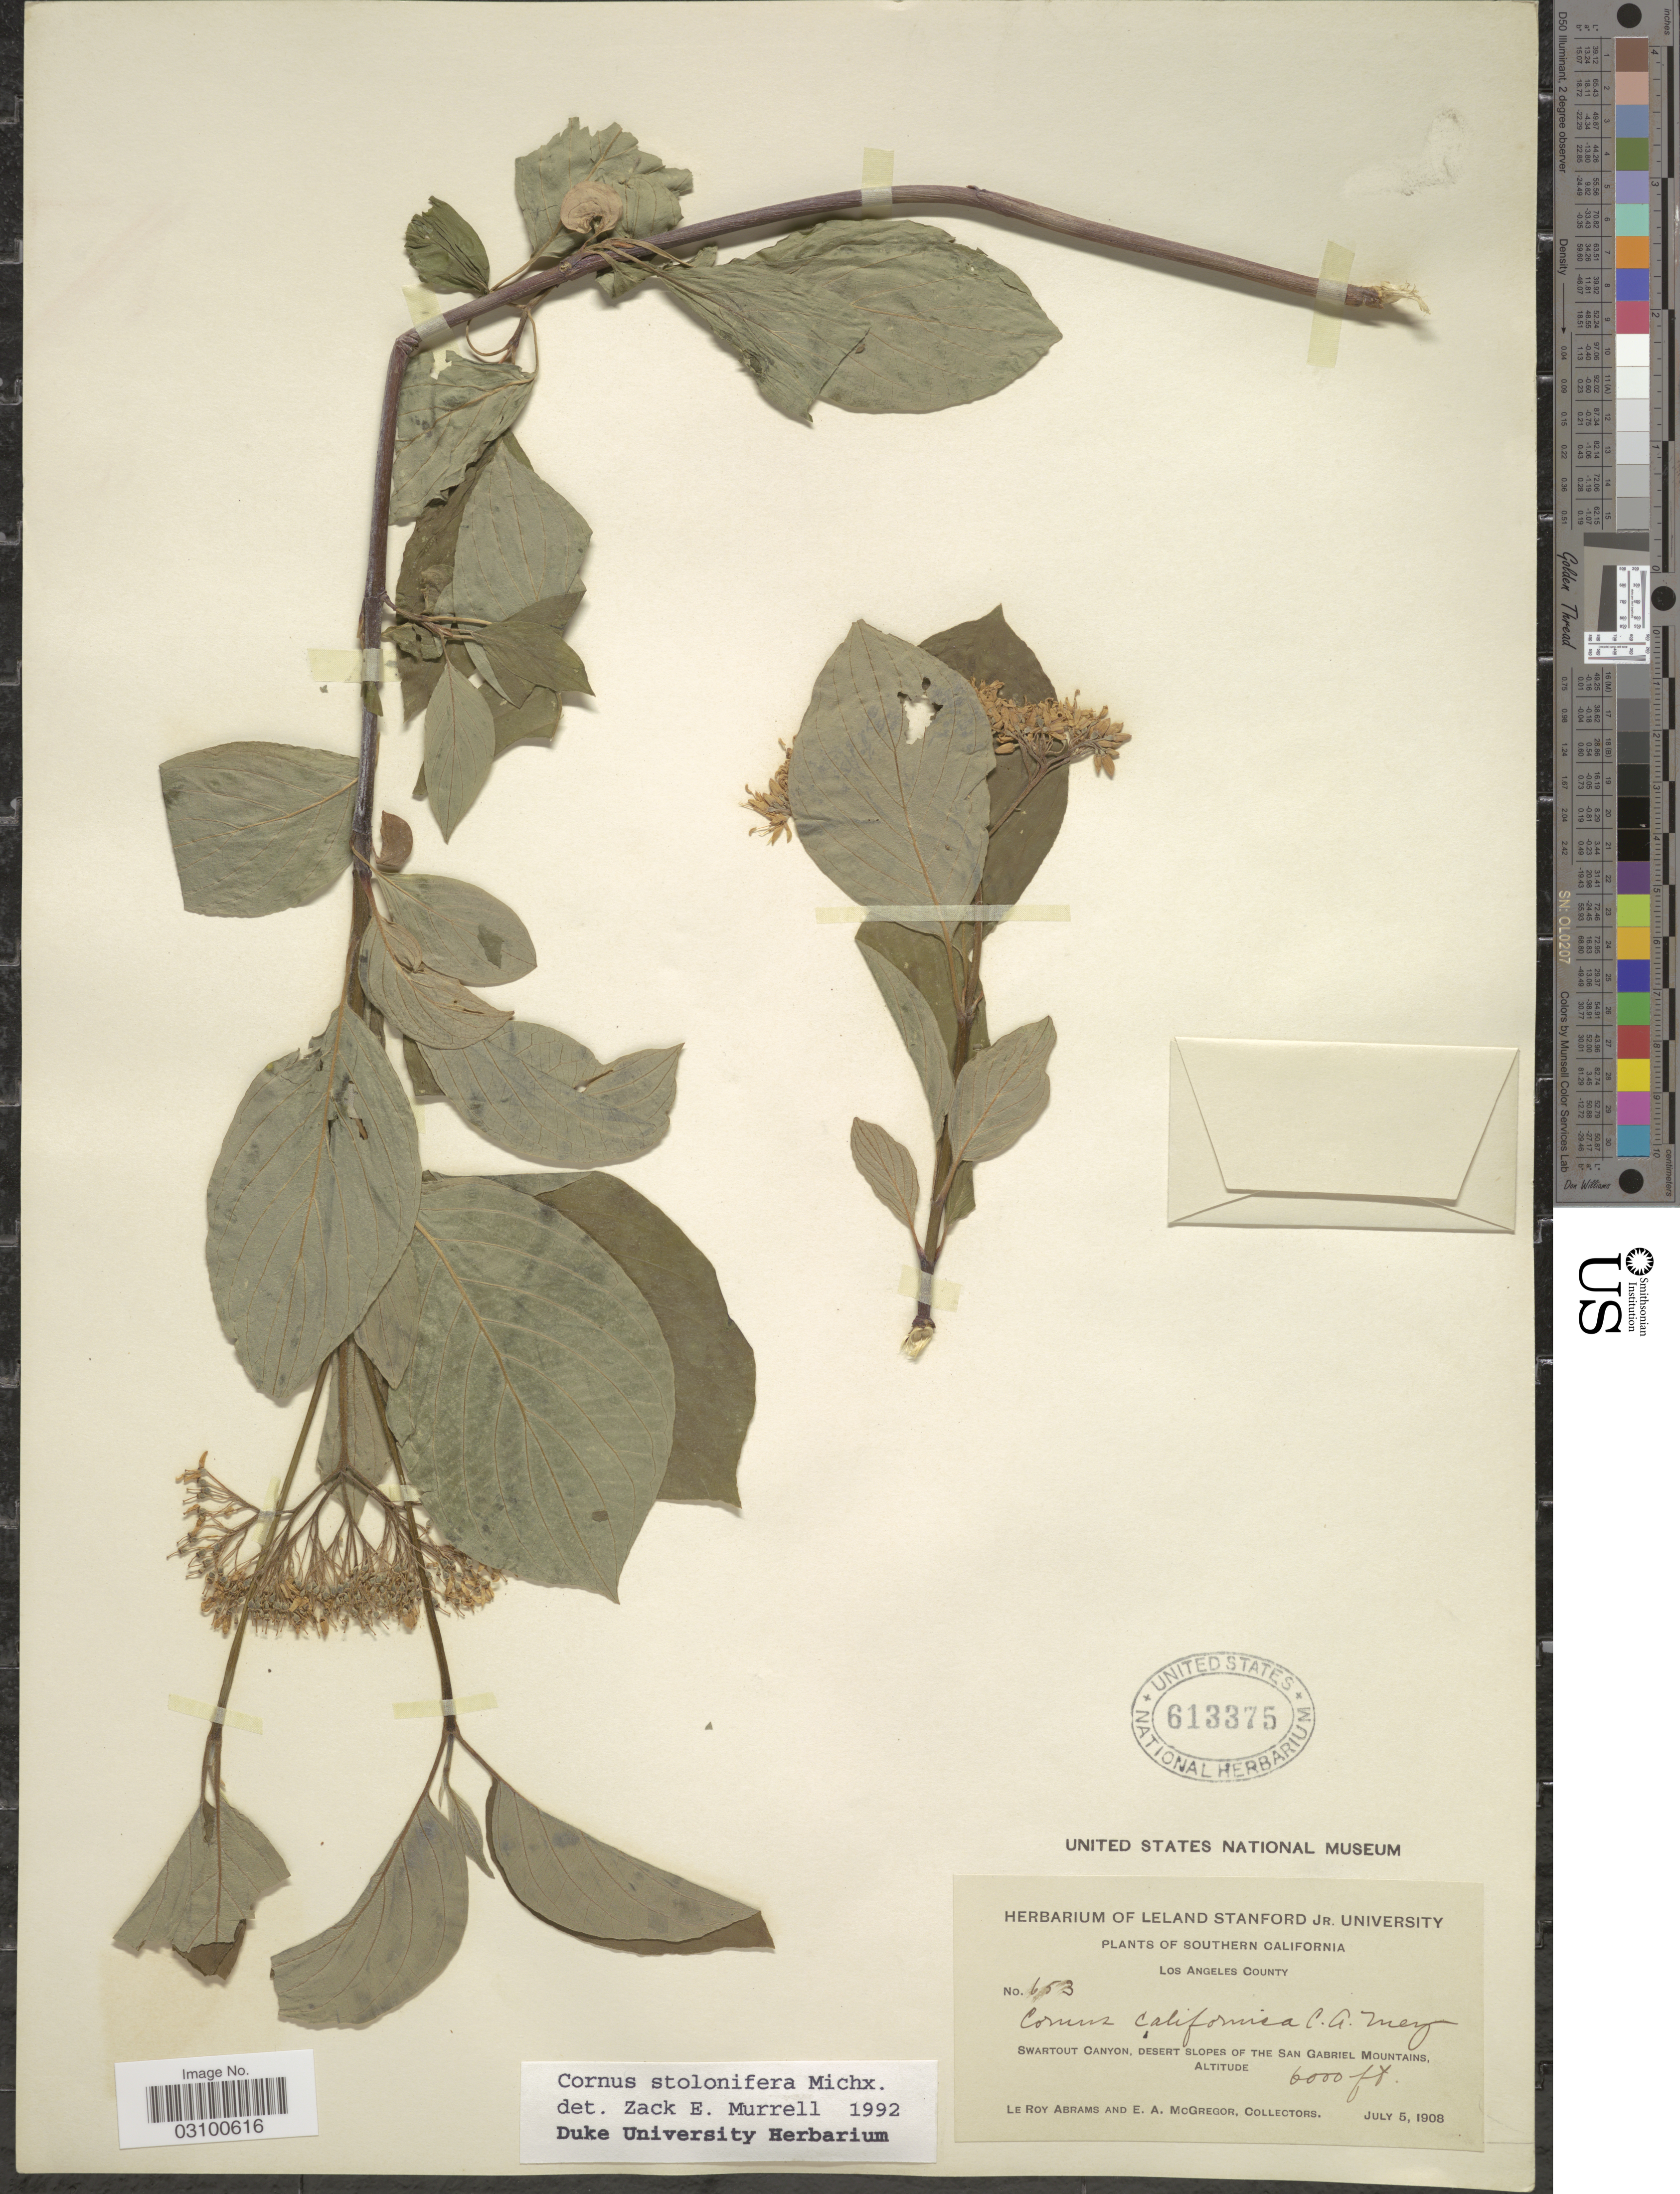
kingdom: Plantae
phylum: Tracheophyta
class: Magnoliopsida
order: Cornales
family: Cornaceae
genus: Cornus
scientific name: Cornus sericea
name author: L.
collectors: L. Abrams & E. A. McGregor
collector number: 653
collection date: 1908-07-05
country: United States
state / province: California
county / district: Los Angeles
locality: Southern California. Los Angeles County. Swartout Canyon, desert slopes of the San Gabriel Mountains.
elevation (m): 1829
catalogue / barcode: US 613375